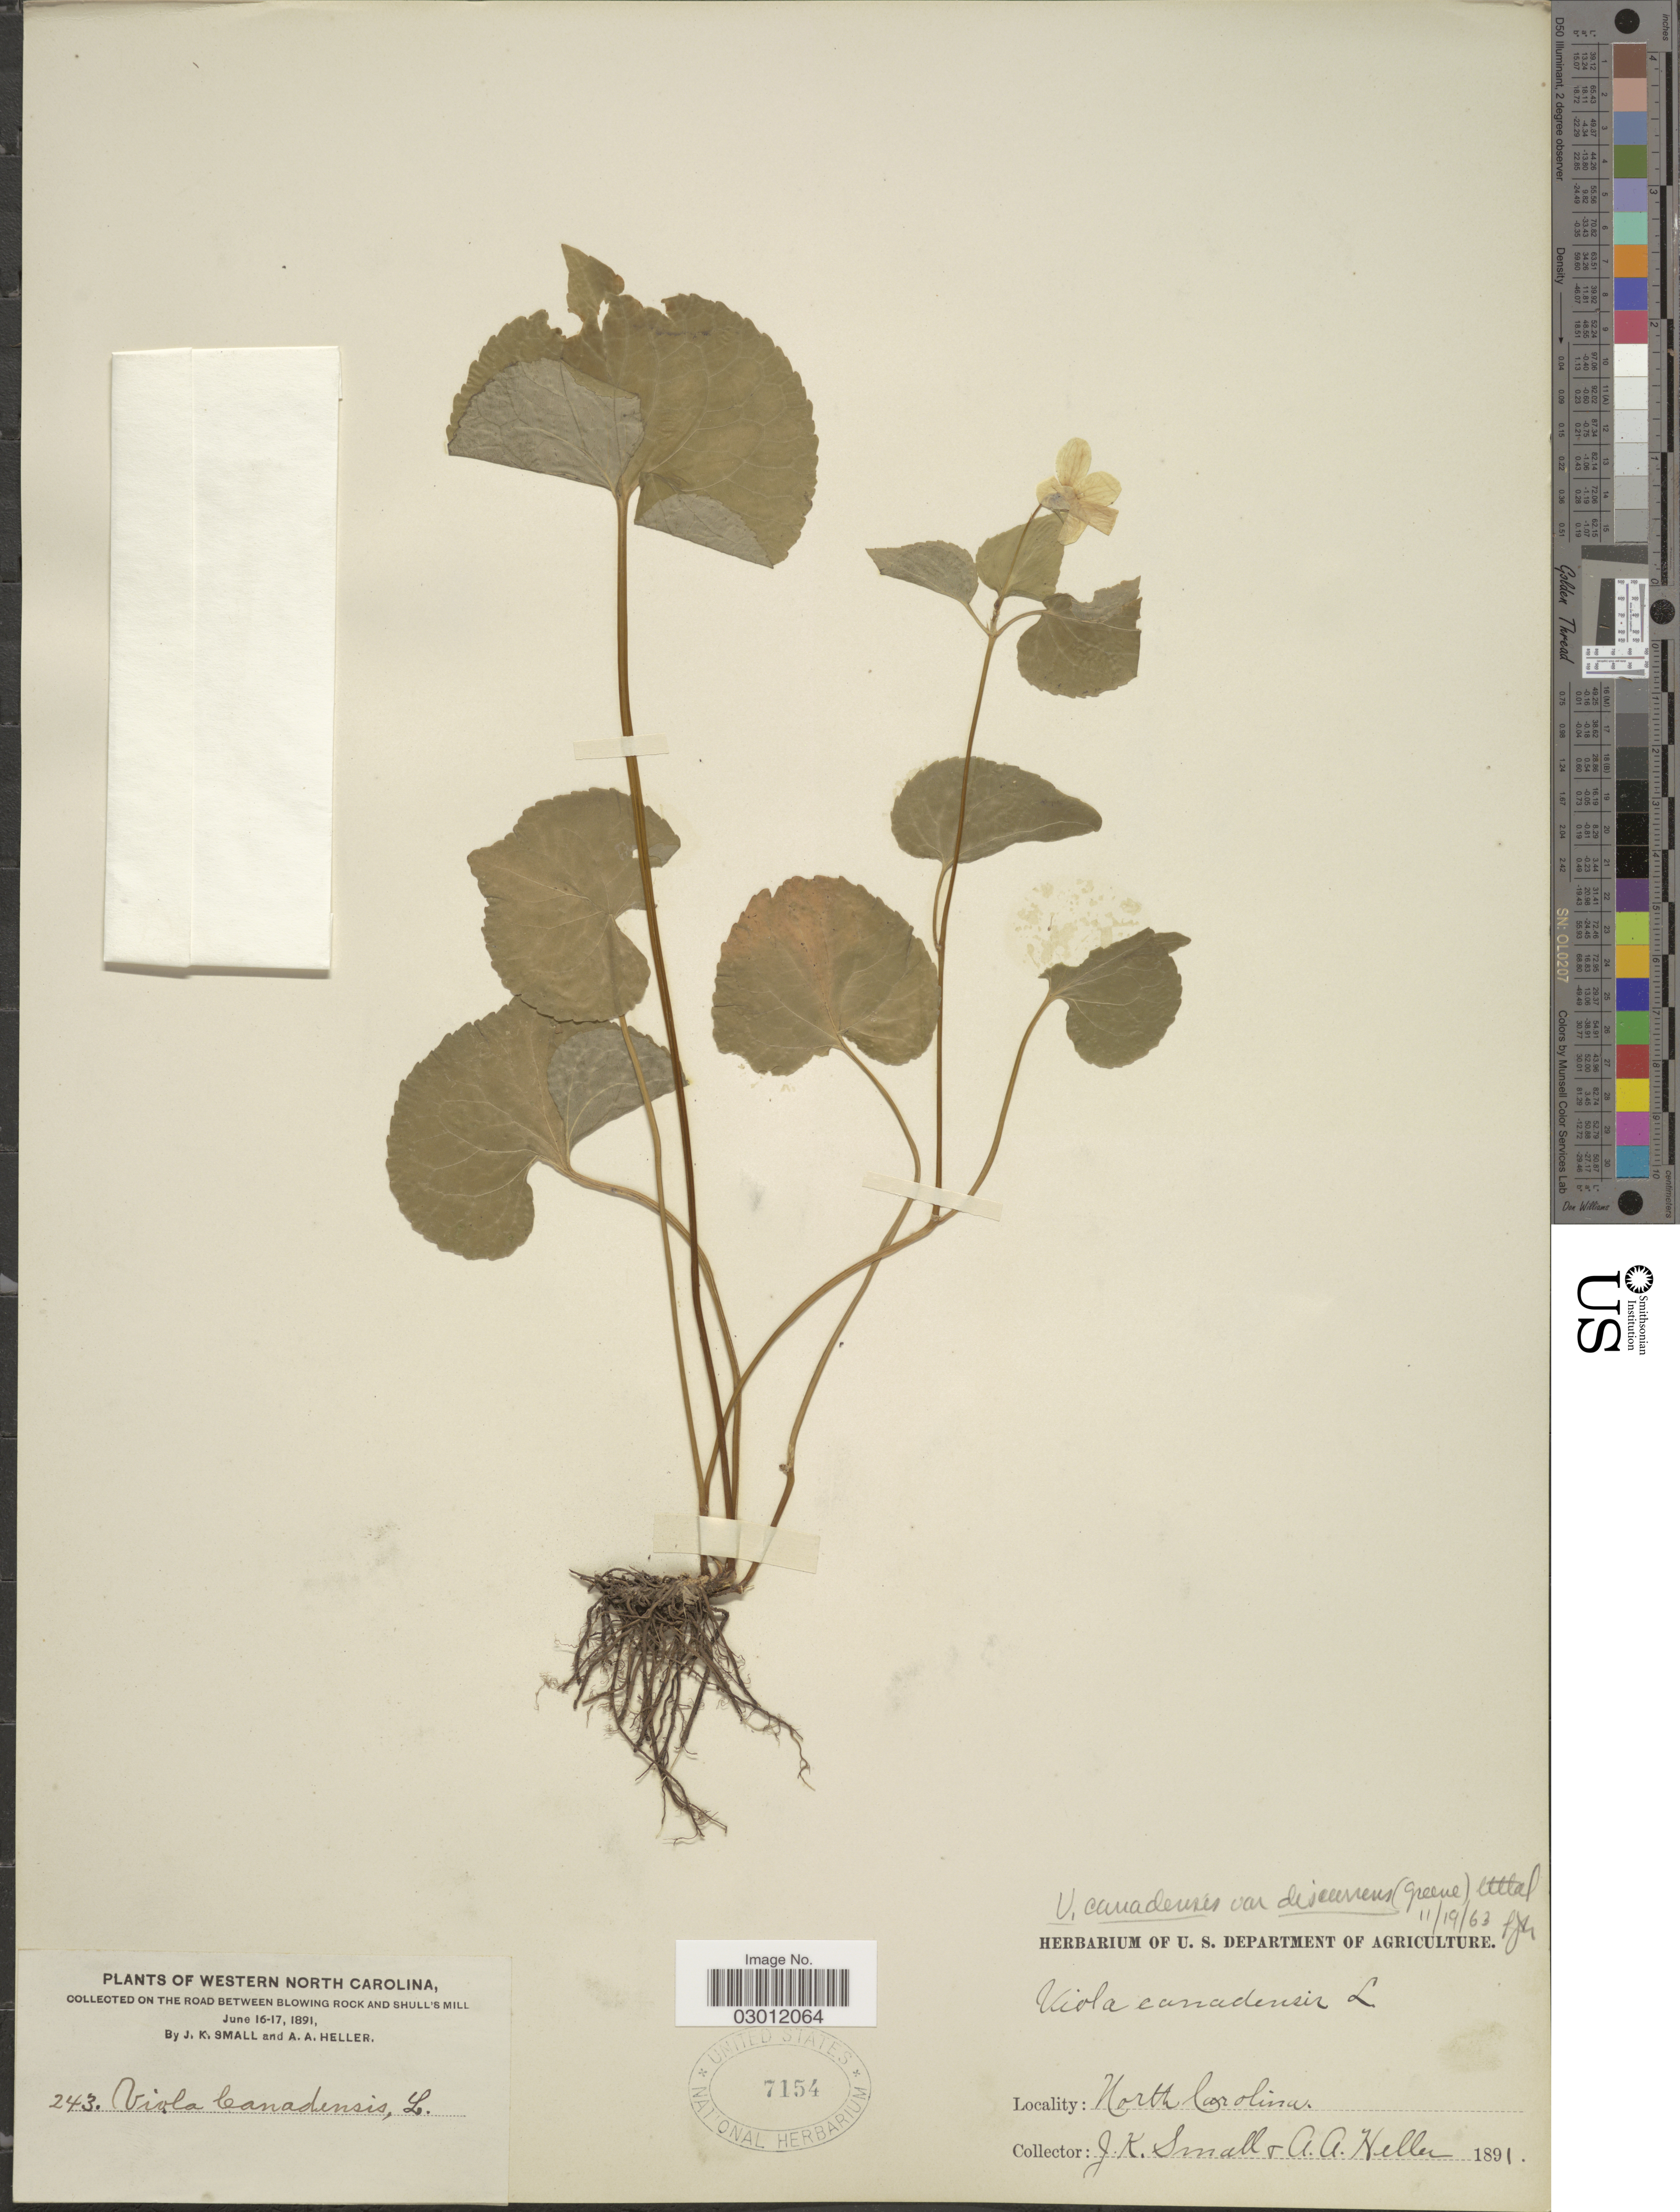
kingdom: Plantae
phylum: Tracheophyta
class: Magnoliopsida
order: Malpighiales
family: Violaceae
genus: Viola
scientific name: Viola canadensis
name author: L.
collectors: J. K. Small & A. A. Heller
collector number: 243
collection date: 1891-06-16/1891-06-17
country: United States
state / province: North Carolina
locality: Western North Carolina, collected on the road between Blowing Rock and Shull's Mill.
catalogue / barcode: US 7154